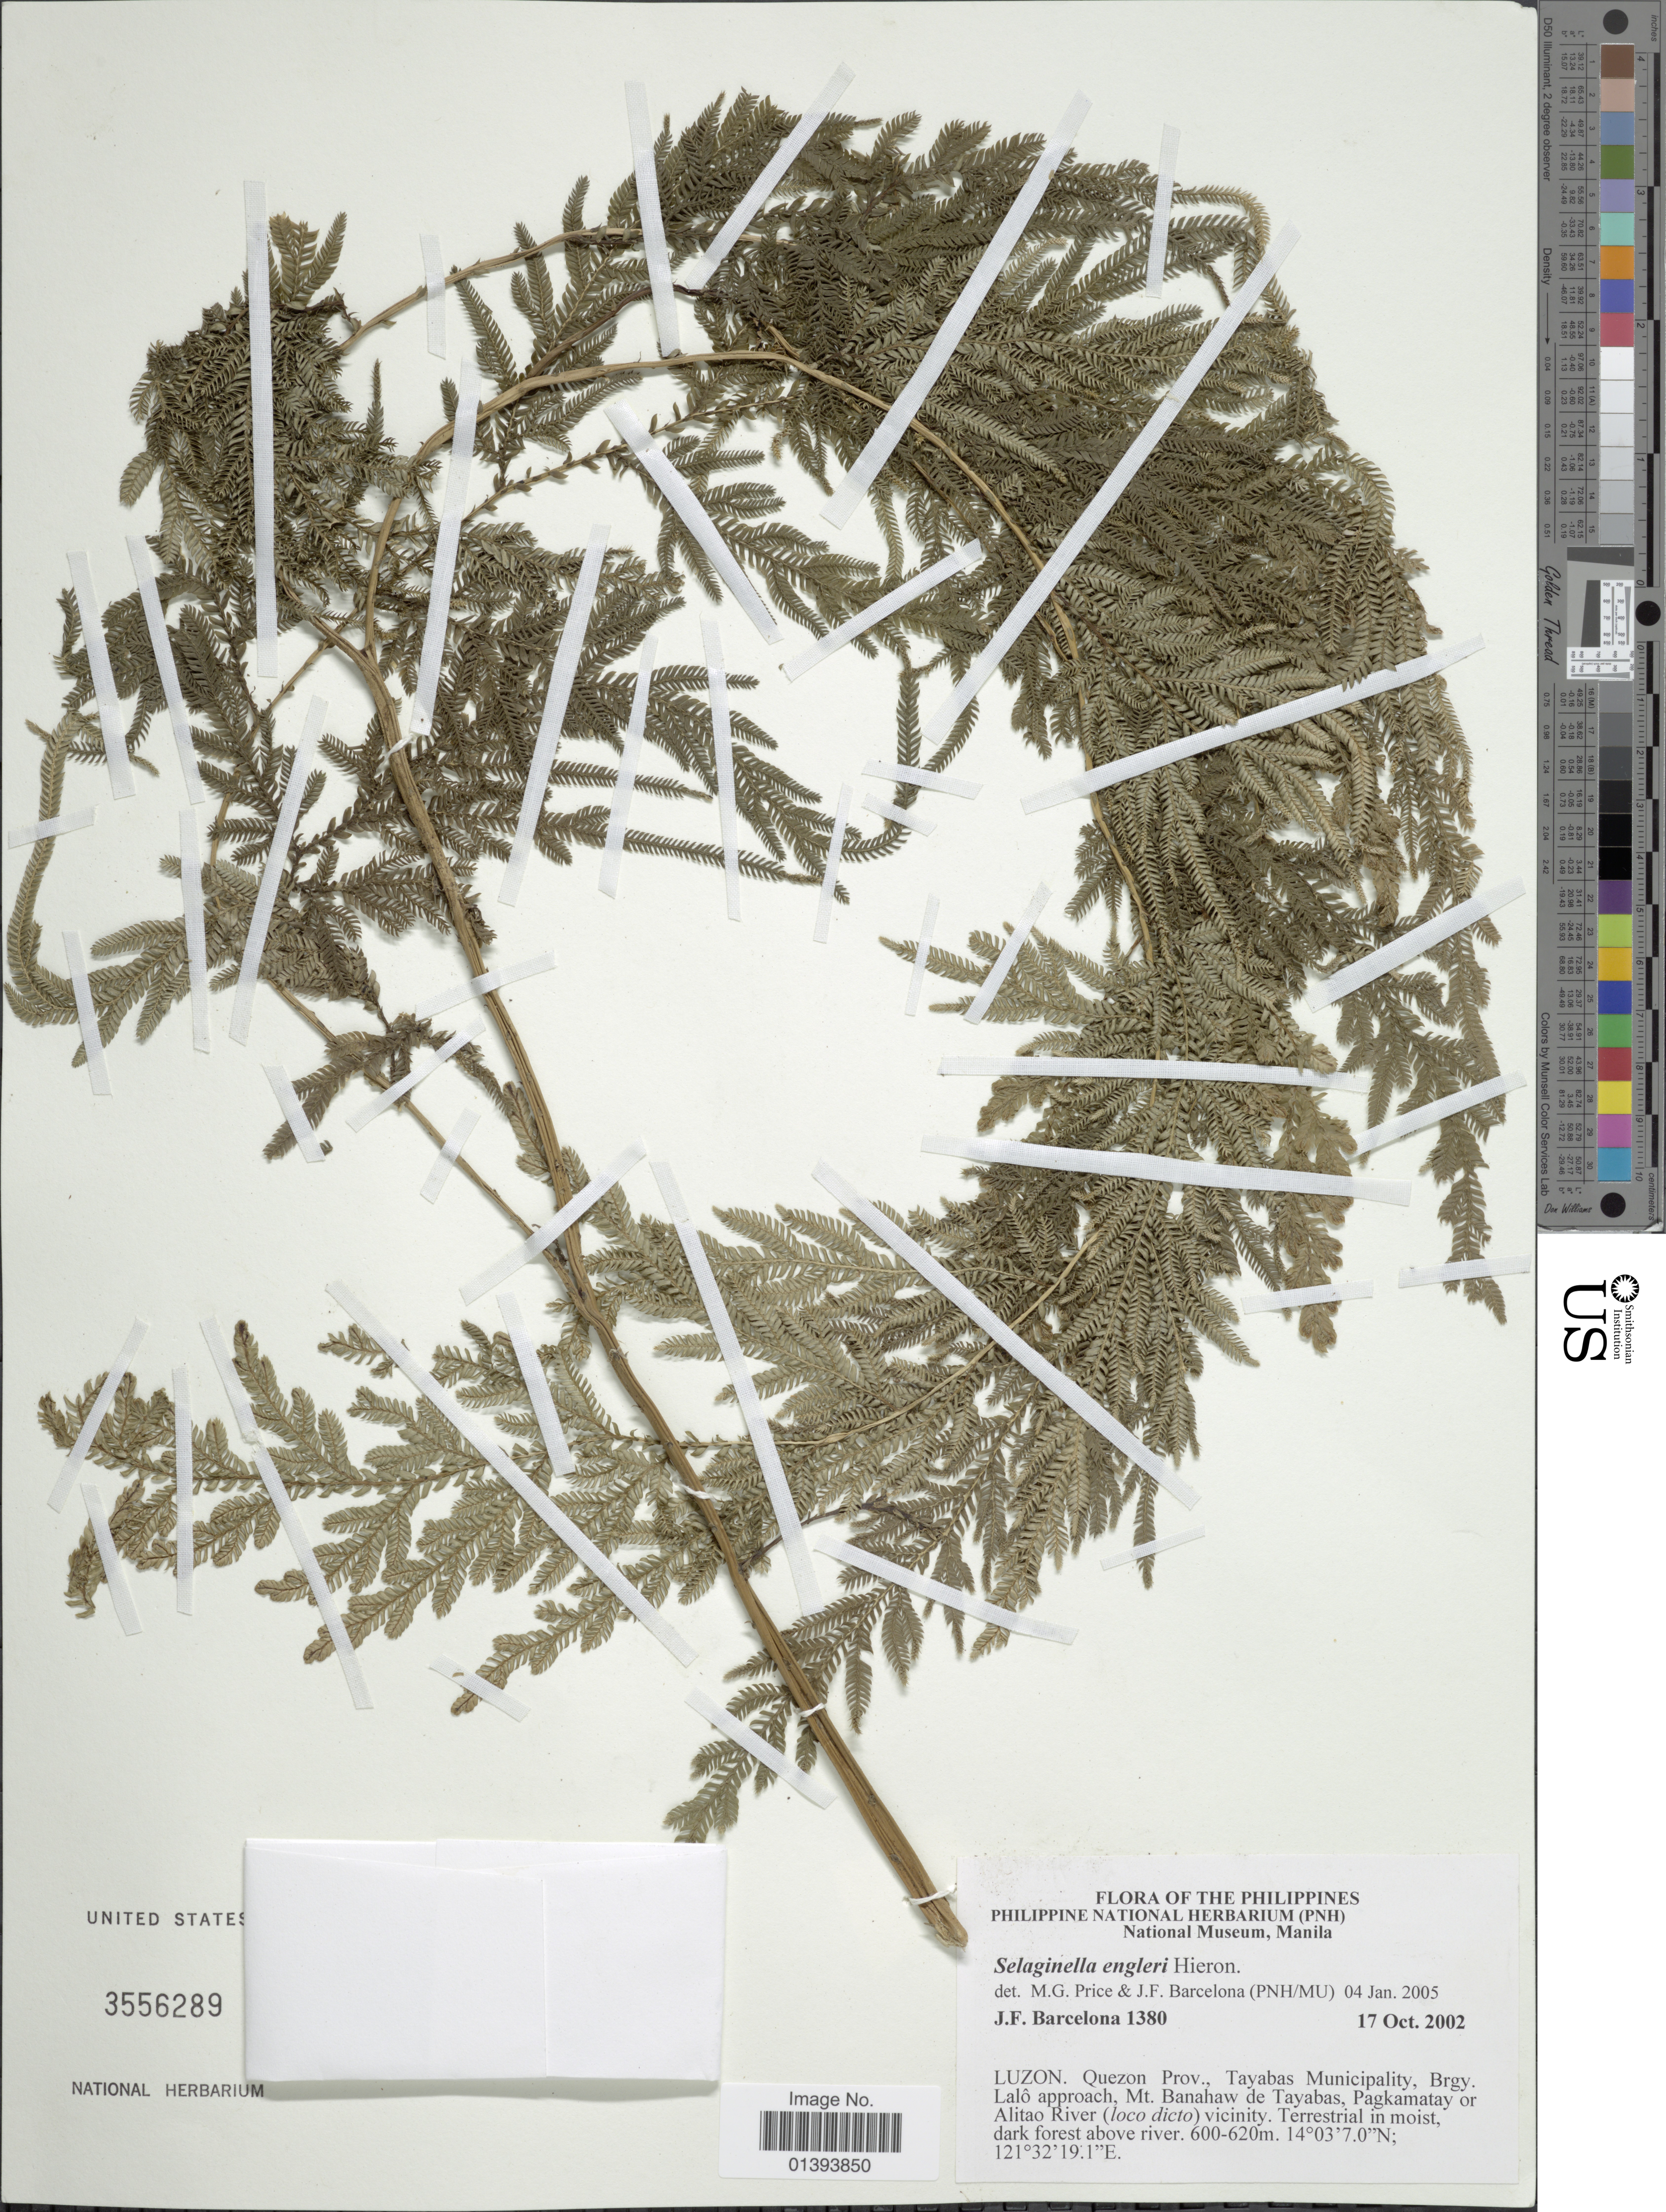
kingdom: Plantae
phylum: Tracheophyta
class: Lycopodiopsida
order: Selaginellales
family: Selaginellaceae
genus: Selaginella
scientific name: Selaginella engleri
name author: Hieron.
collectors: J. F. Barcelona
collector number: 1380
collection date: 2002-10-17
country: Philippines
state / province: Central Luzon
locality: Luzon Quezon Prov., Tayabas Municipality, Brgy. Lalo approach, Mt. Banahaw de Tayabas, Pagkamatay or Alitao River (lico dicto) vicinity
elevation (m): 600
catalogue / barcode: US 3556289